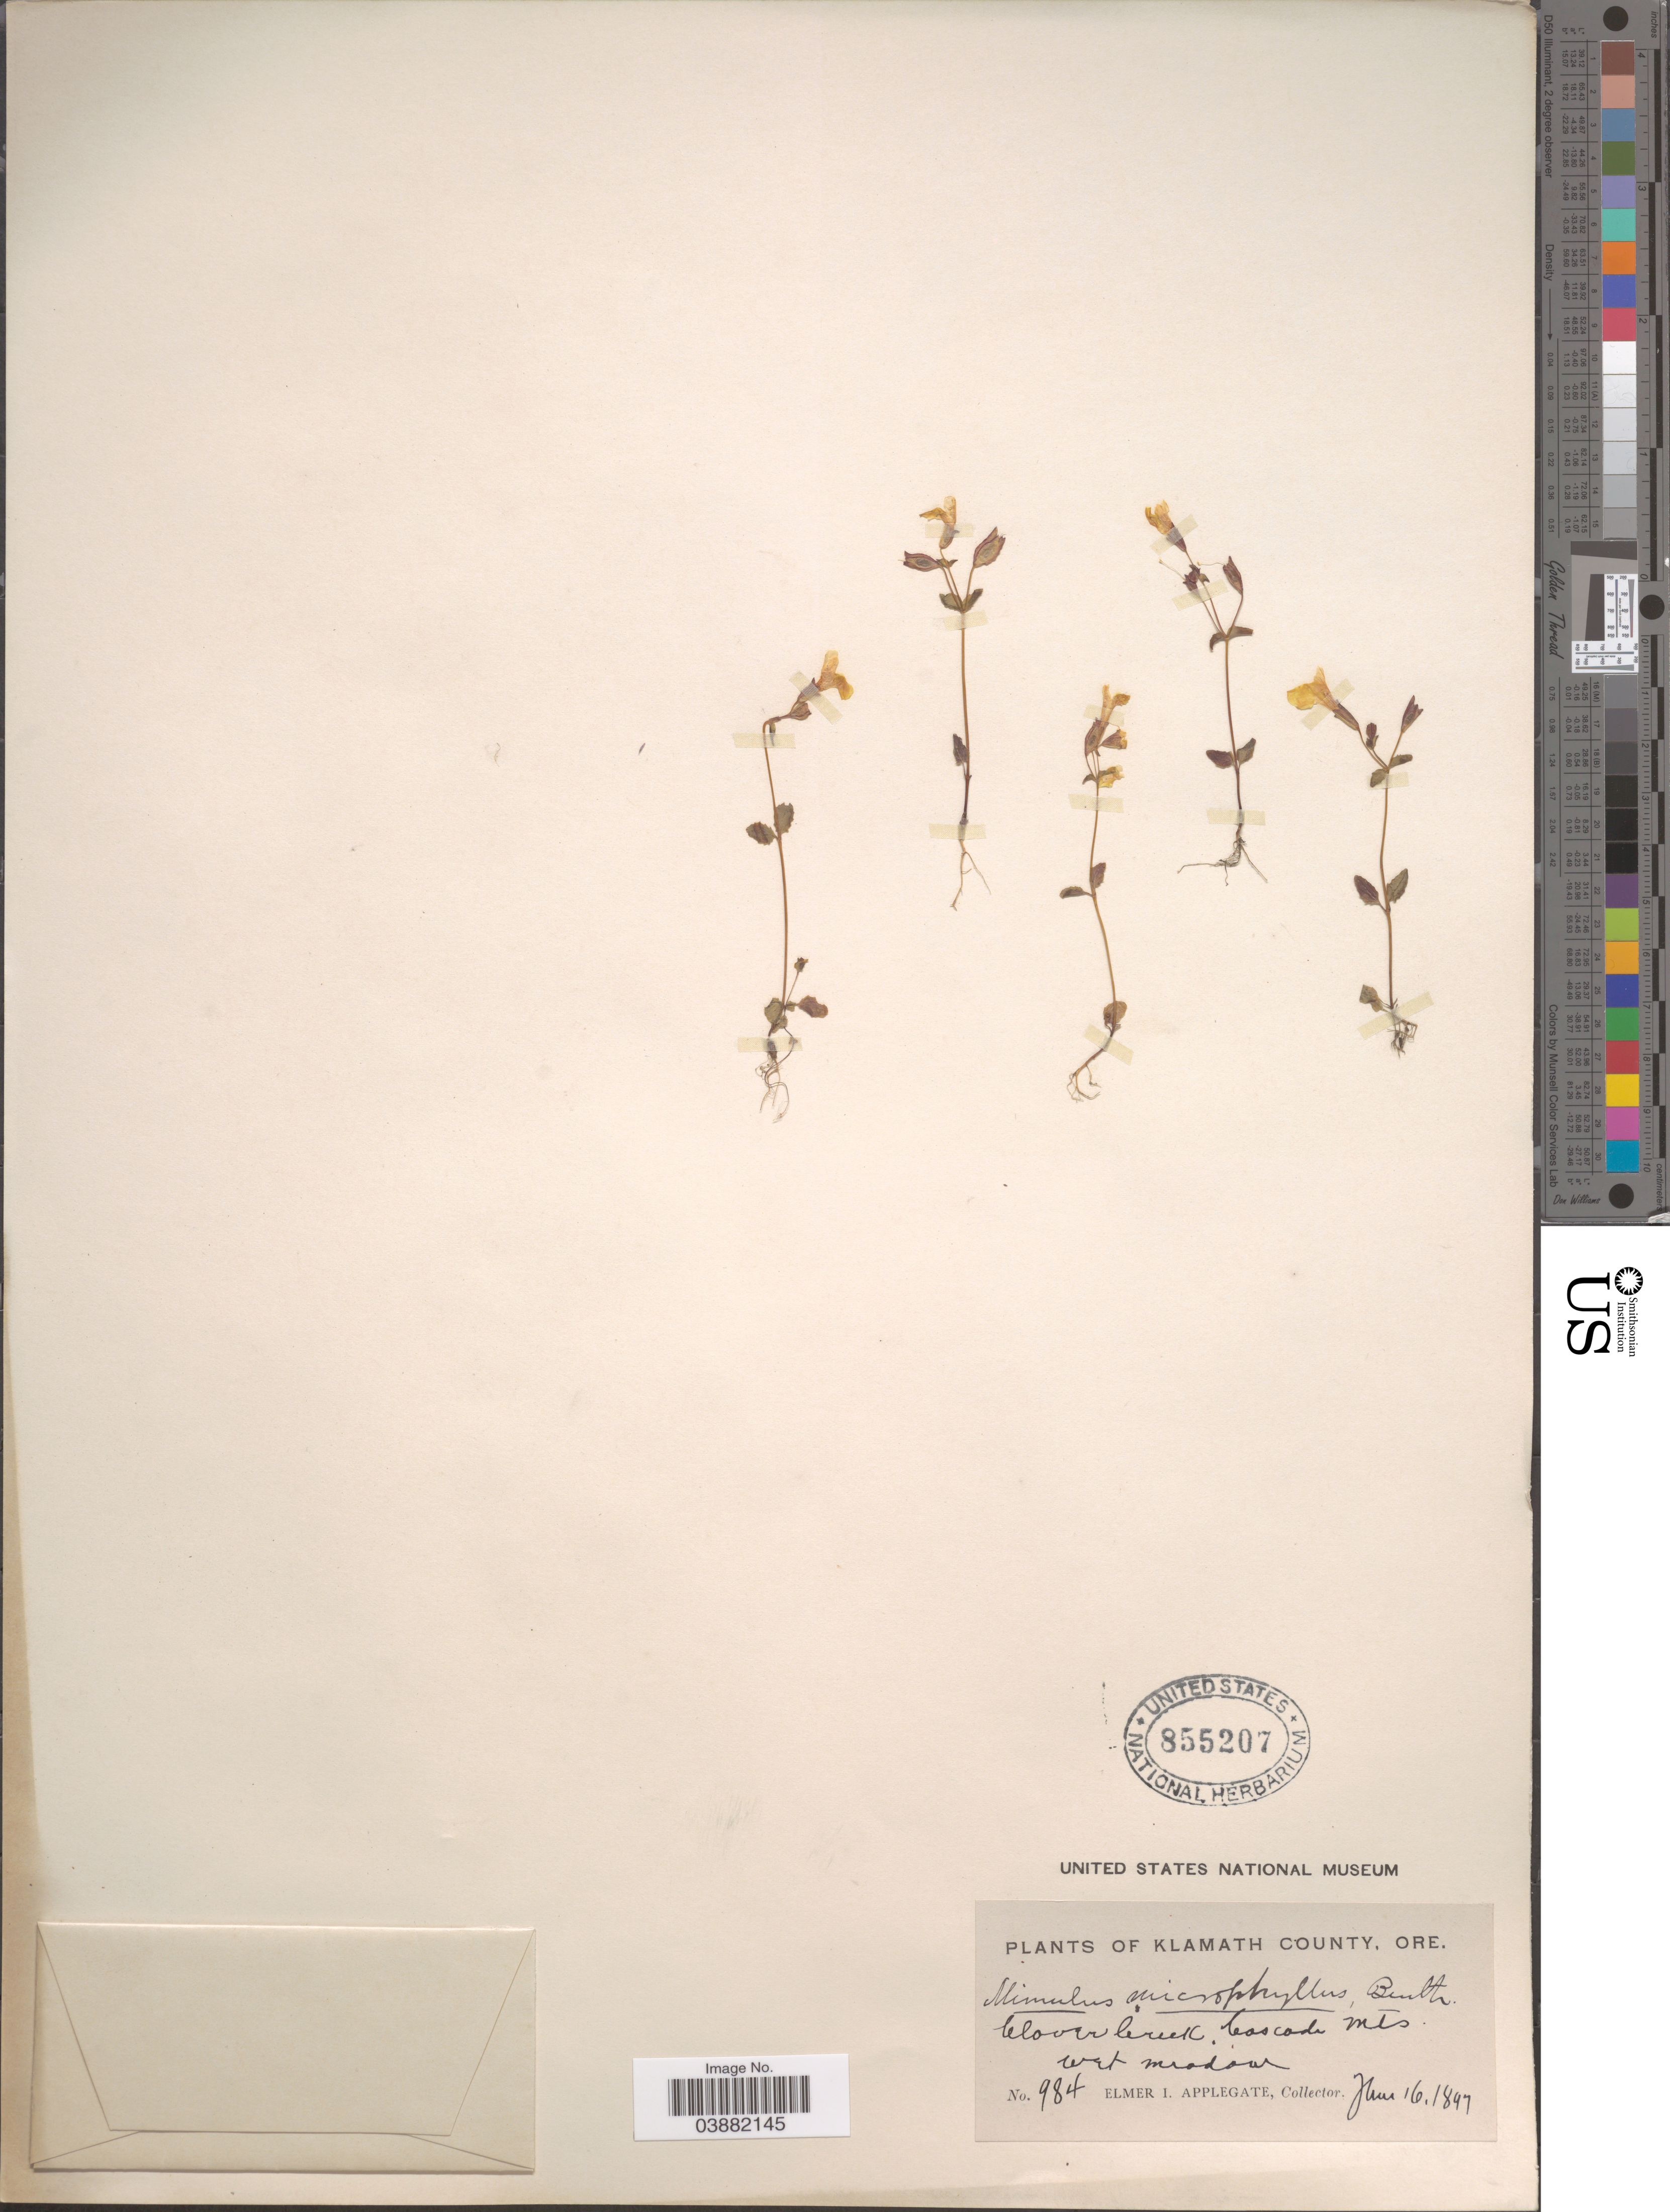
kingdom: Plantae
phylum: Tracheophyta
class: Magnoliopsida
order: Lamiales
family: Phrymaceae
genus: Mimulus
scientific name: Mimulus microphyllus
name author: Benth.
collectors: E. I. Applegate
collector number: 984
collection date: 1897-06-16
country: United States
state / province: Oregon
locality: Klamath county. Clover creek, Cascade Mts.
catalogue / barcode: US 855207